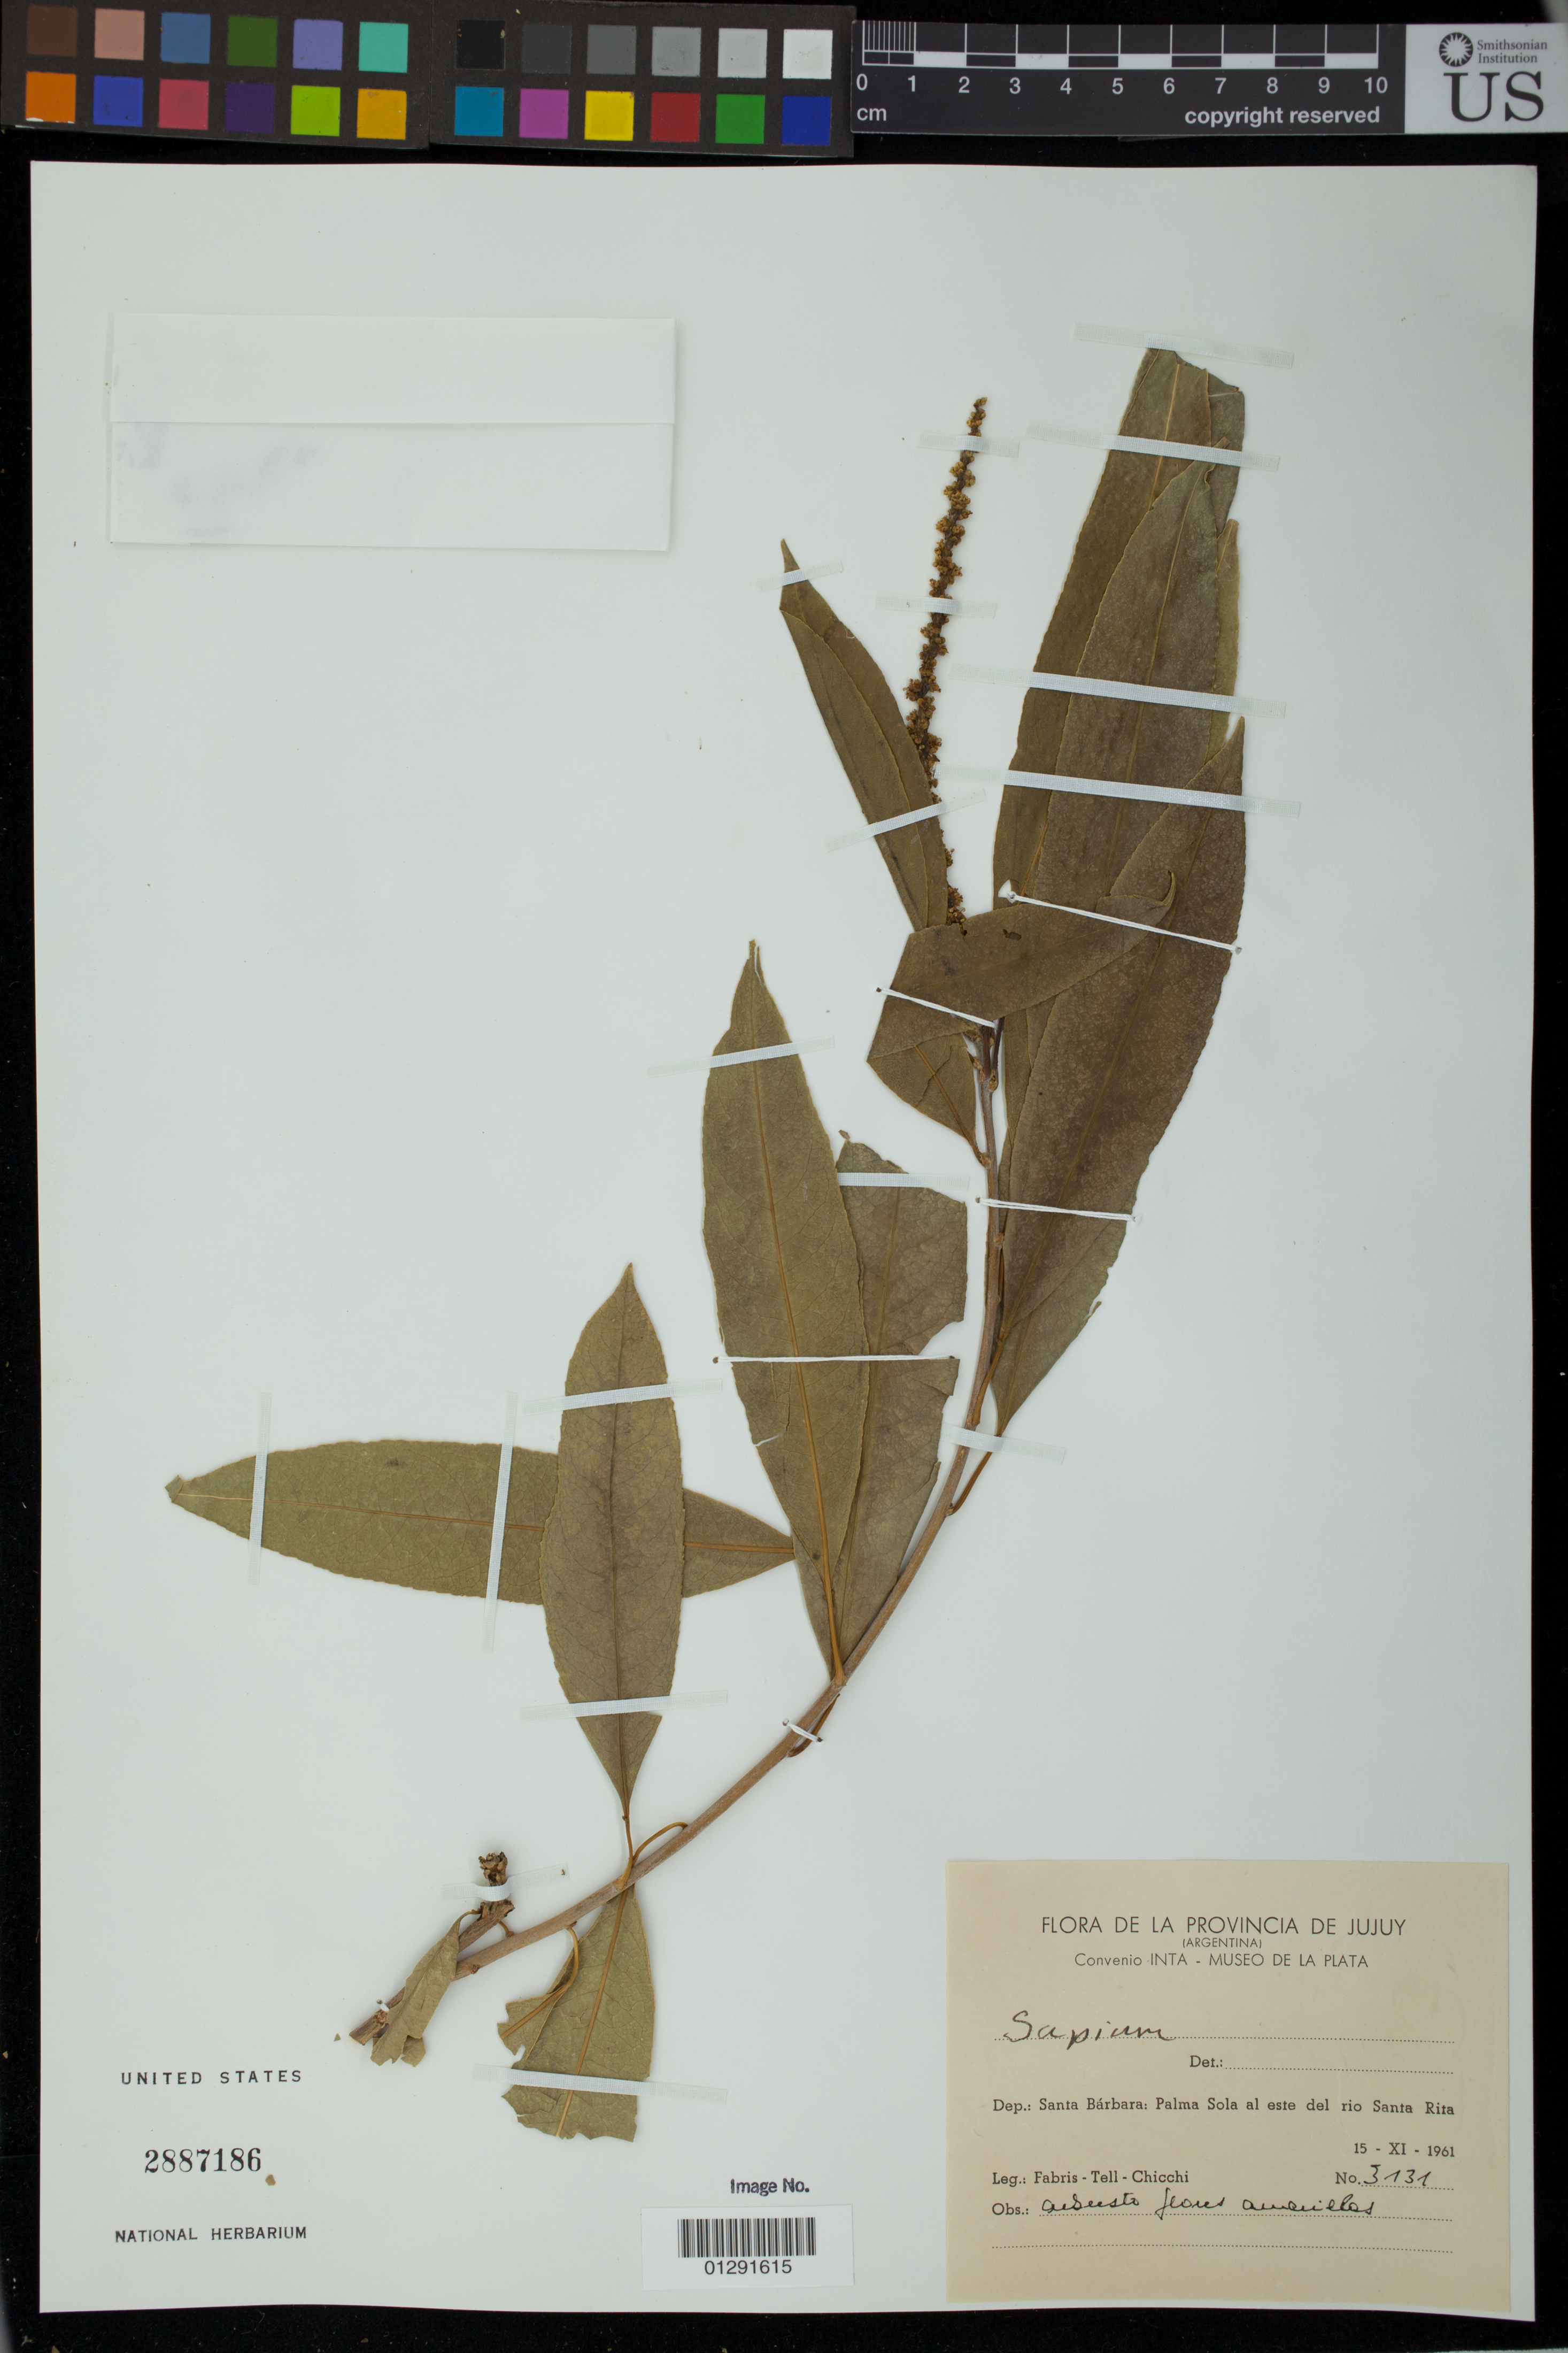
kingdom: Plantae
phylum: Tracheophyta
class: Magnoliopsida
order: Malpighiales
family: Euphorbiaceae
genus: Sapium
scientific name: Sapium sp.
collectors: H. Fabris, -. Tell & A. Chicchi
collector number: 3131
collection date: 1961-11-15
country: Argentina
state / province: Jujuy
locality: Dep.: Santa Barbara: Palma Sola al este del rio Santa Rita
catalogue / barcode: US 2887186